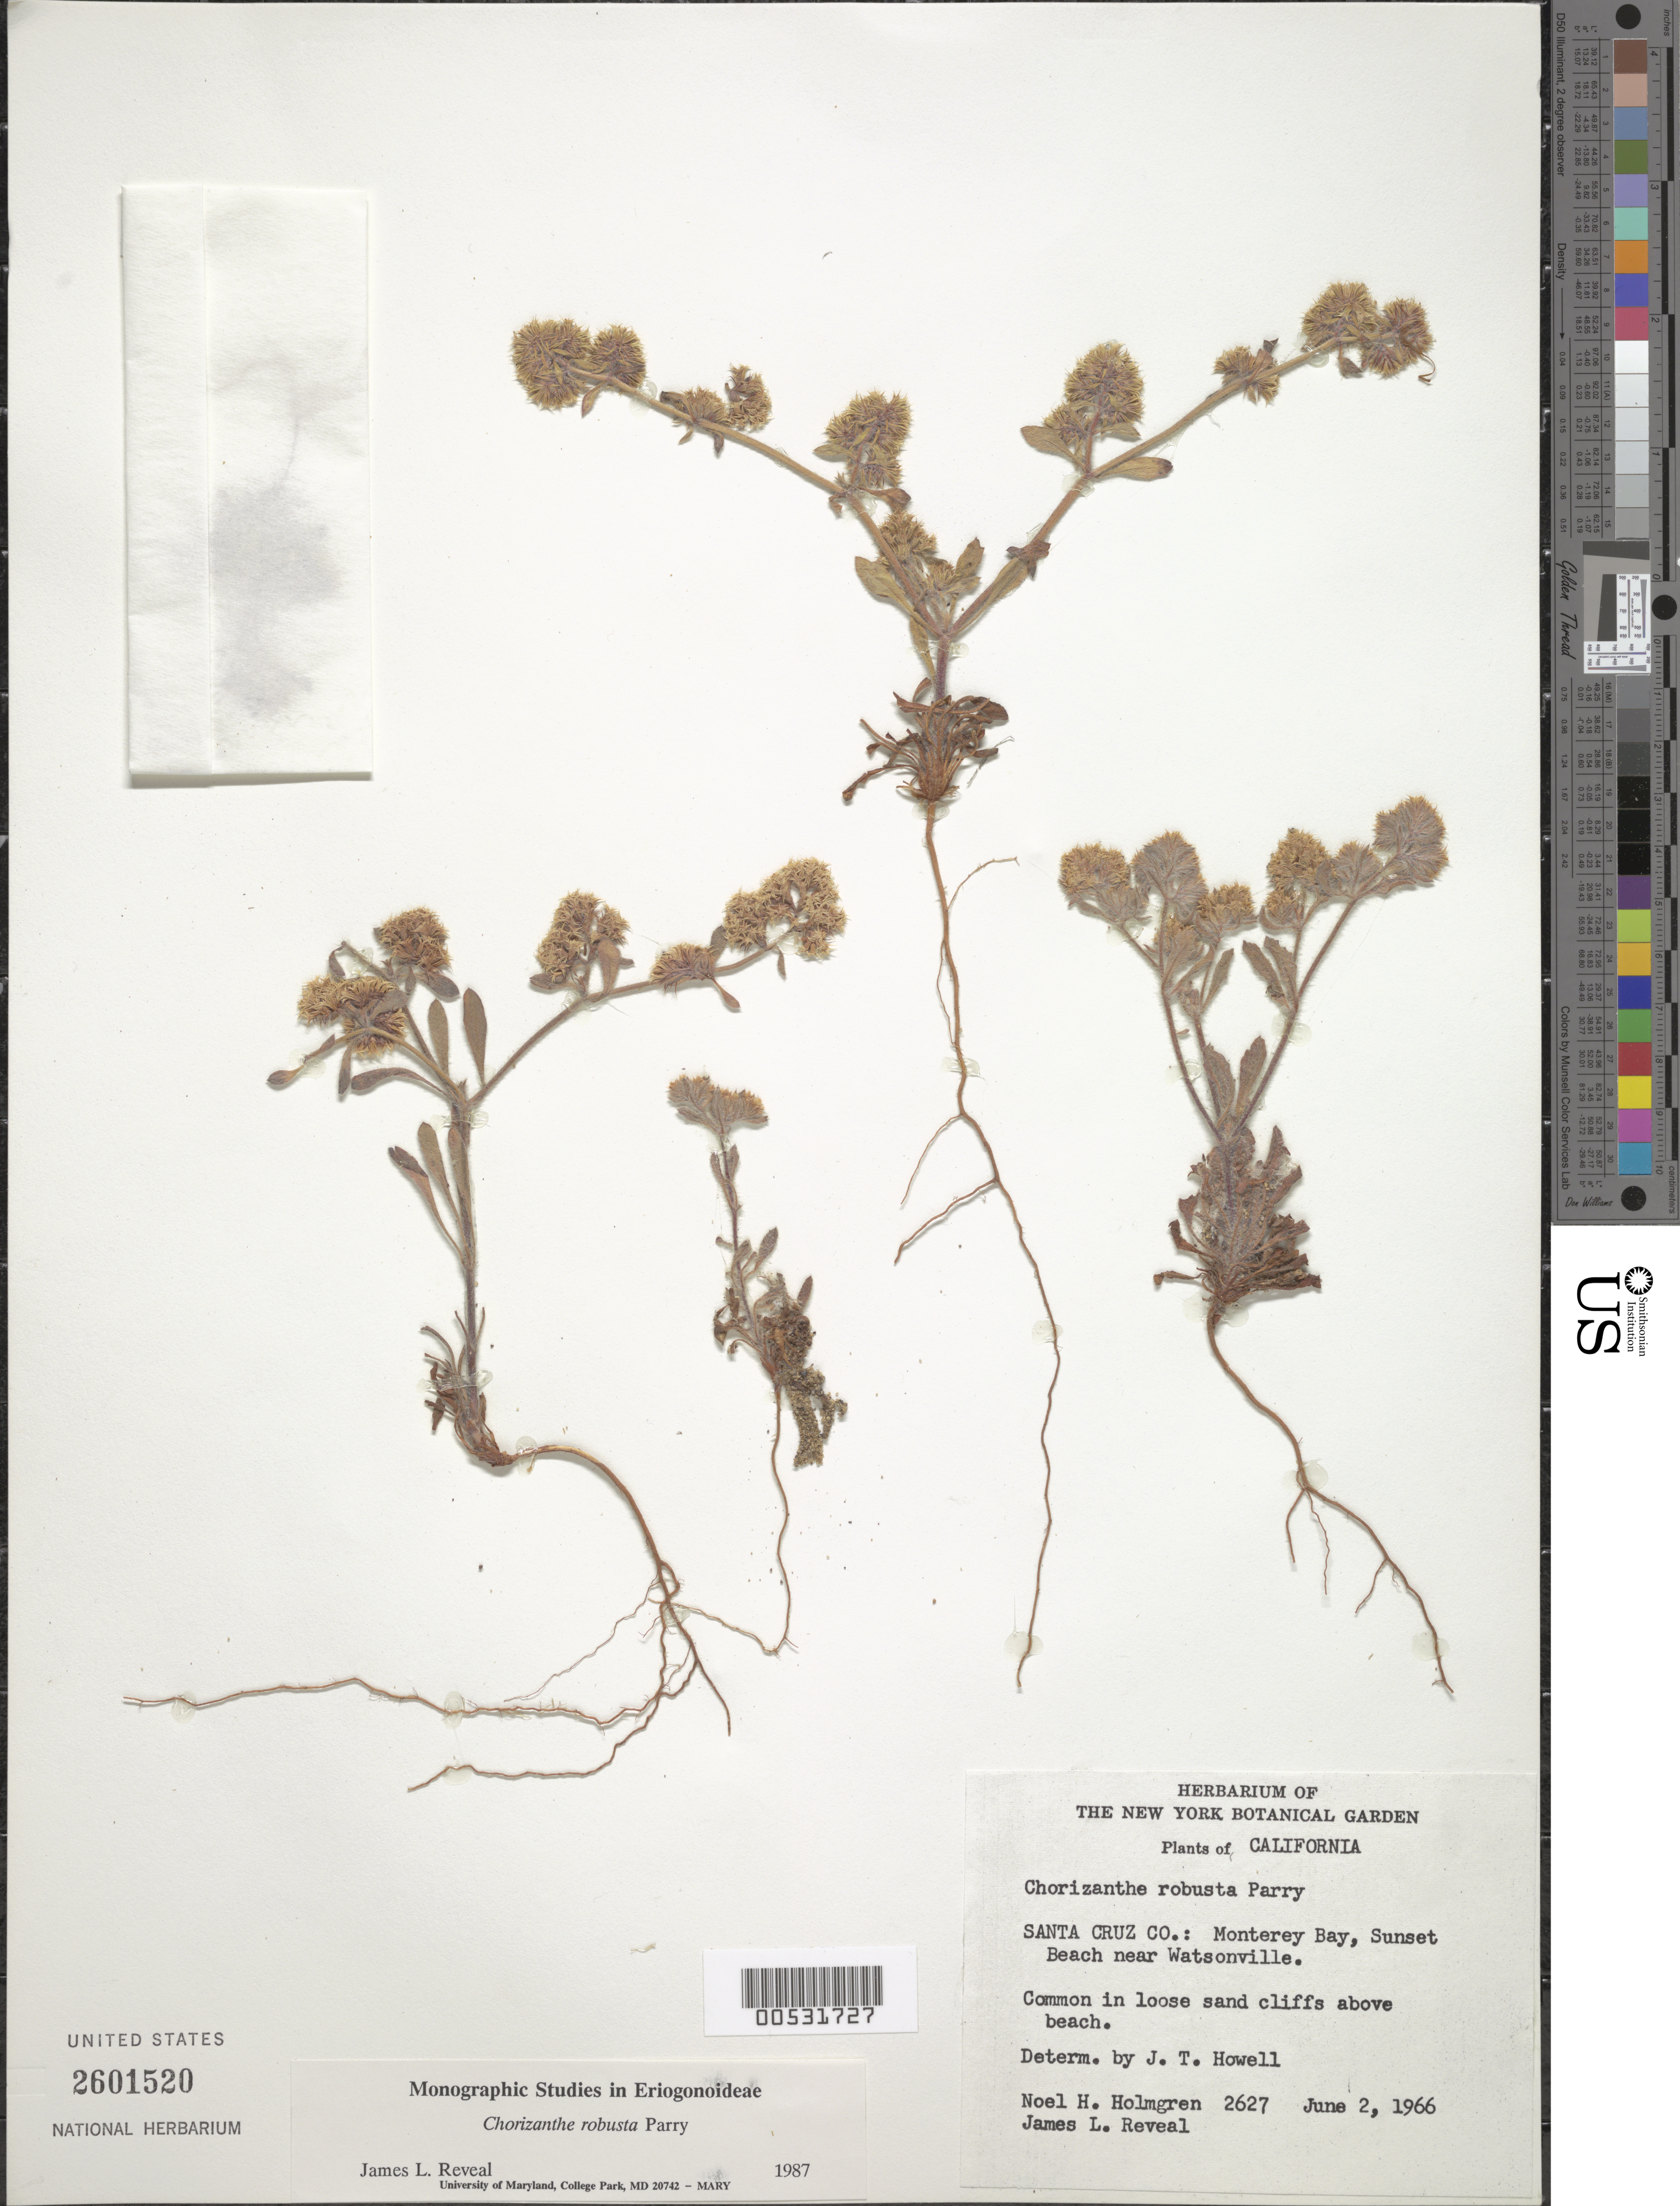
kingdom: Plantae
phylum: Tracheophyta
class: Magnoliopsida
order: Caryophyllales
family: Polygonaceae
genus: Chorizanthe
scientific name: Chorizanthe robusta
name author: Parry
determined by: Reveal, J. L.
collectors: N. H. Holmgren & J. L. Reveal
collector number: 2627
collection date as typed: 02 Jun 1966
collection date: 1966-06-02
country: United States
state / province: California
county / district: Santa Cruz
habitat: Common in loose sand cliffs above beach.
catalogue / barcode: US 2601520